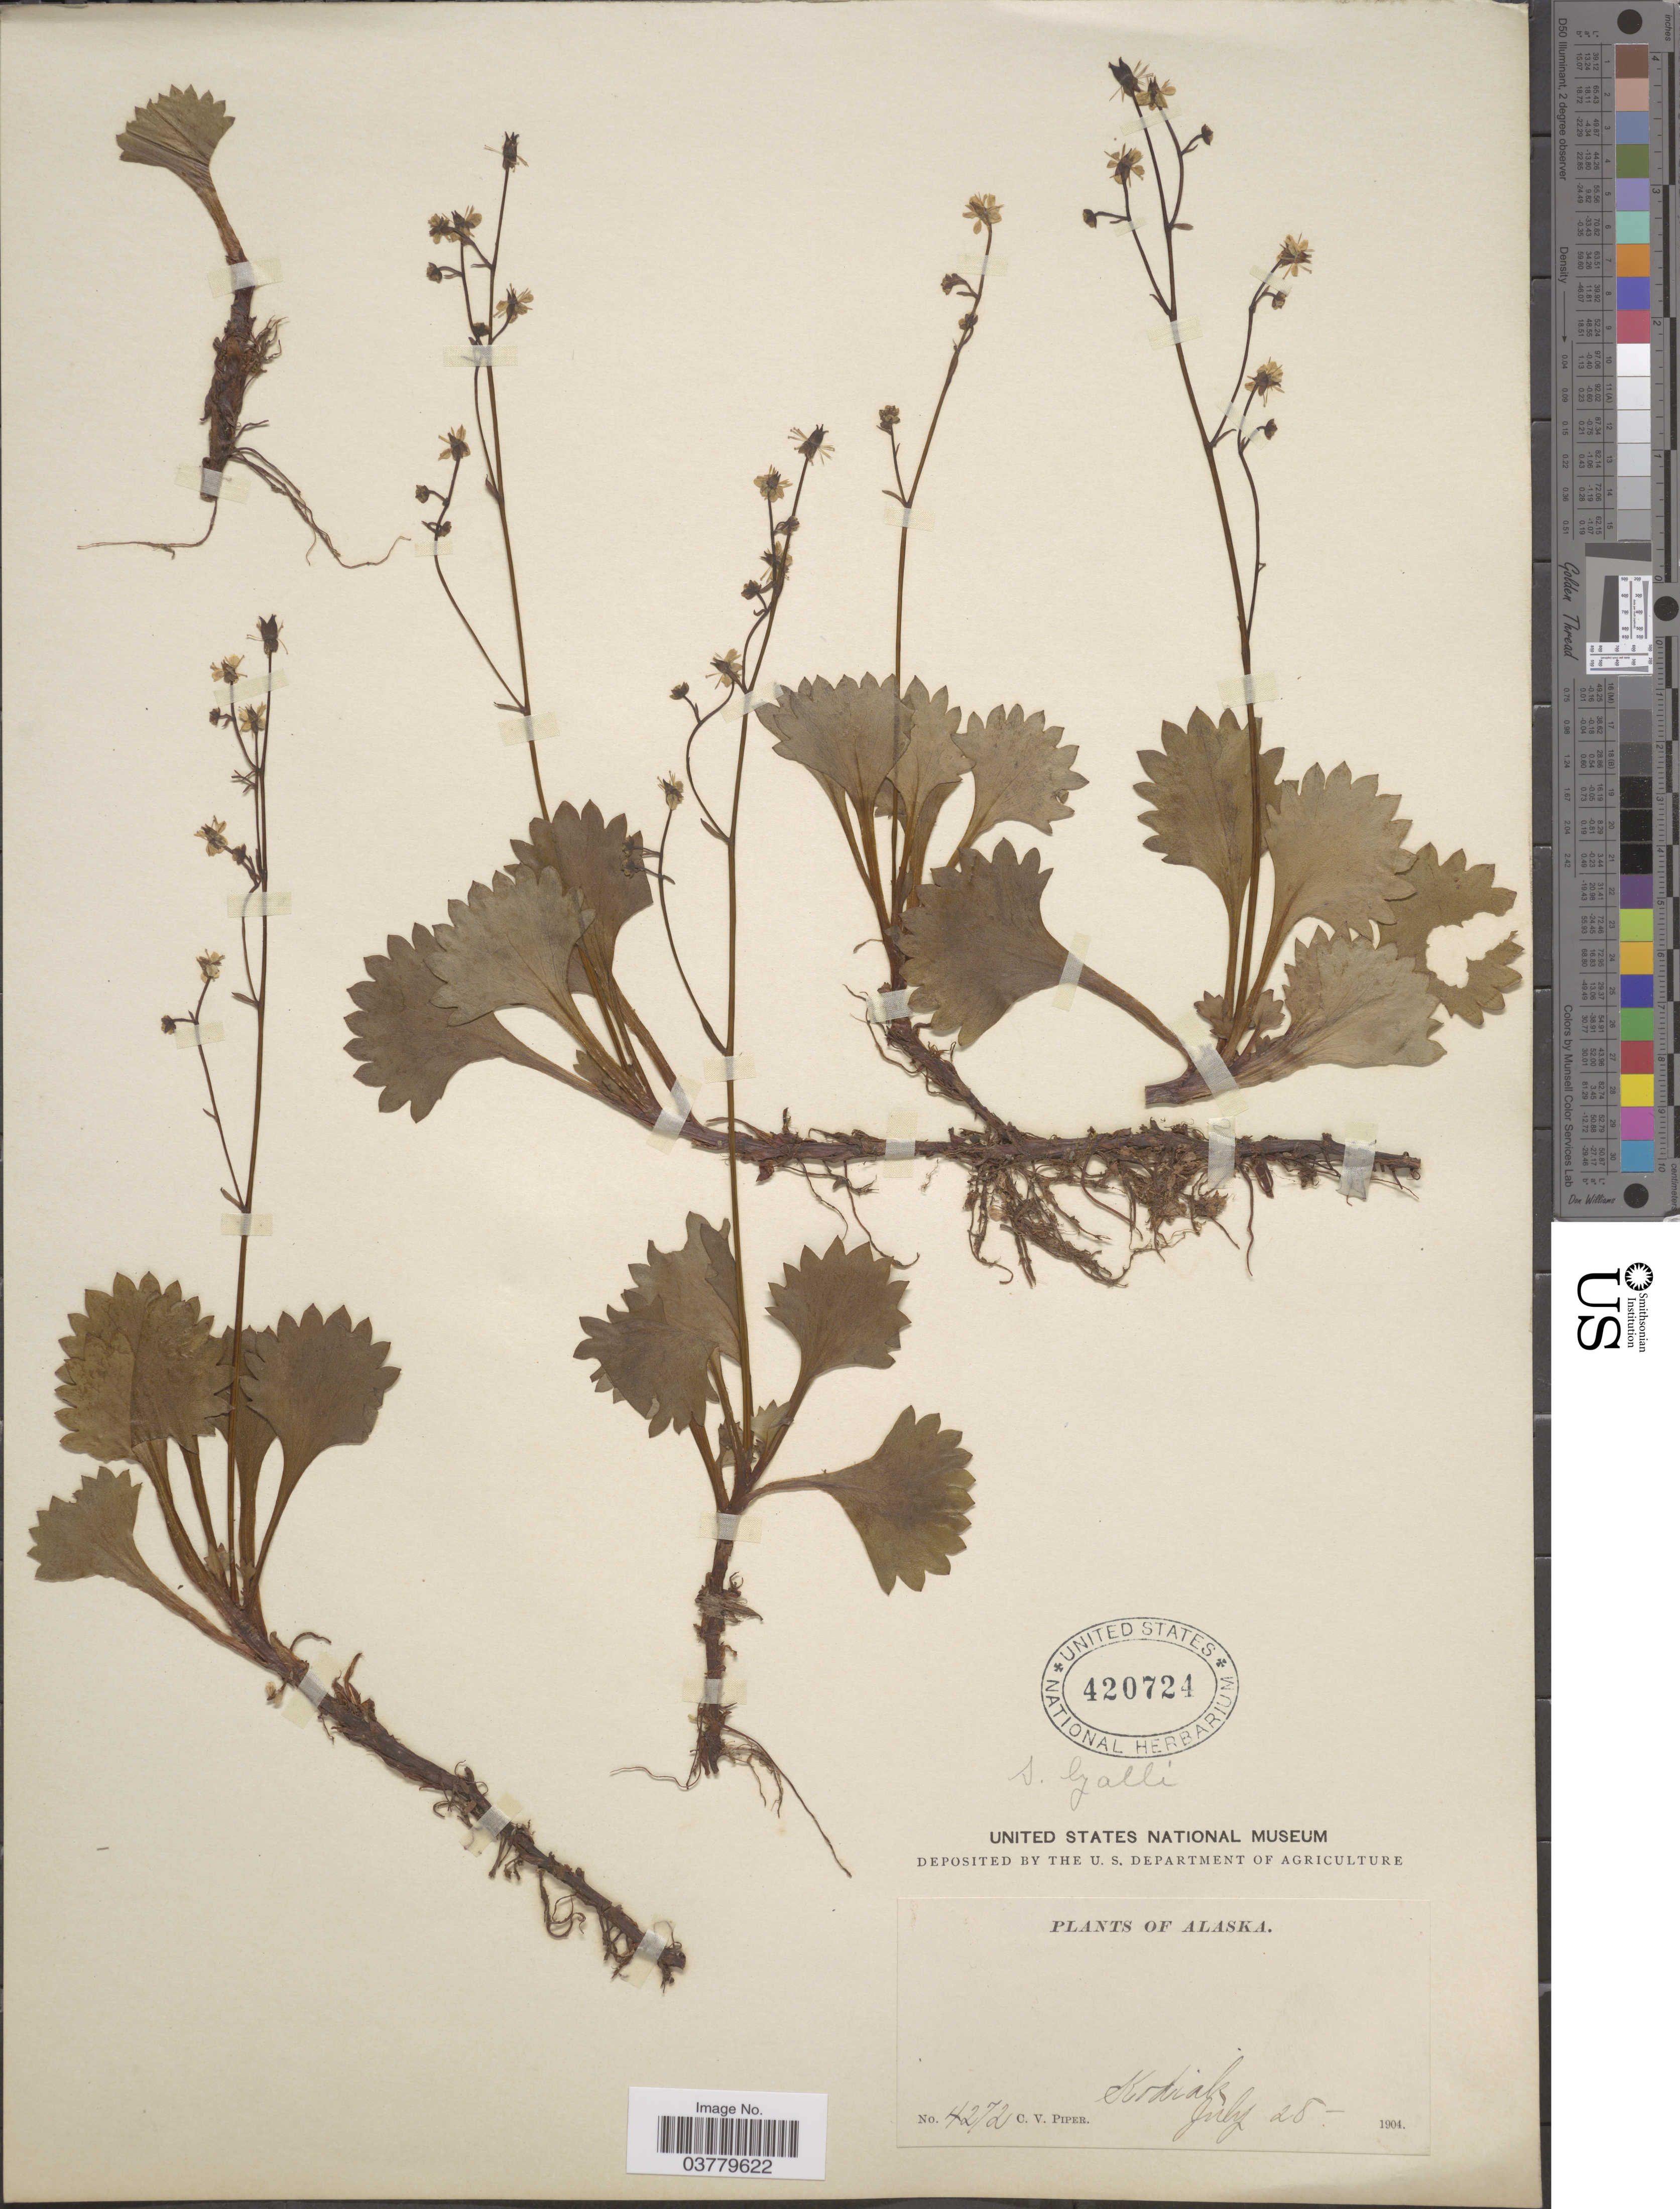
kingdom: Plantae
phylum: Tracheophyta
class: Magnoliopsida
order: Saxifragales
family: Saxifragaceae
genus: Micranthes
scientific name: Micranthes lyalii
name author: (Engl.) Small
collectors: C. V. Piper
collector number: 4272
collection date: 1904-07-28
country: United States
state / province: Alaska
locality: Kodiak.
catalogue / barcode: US 420724